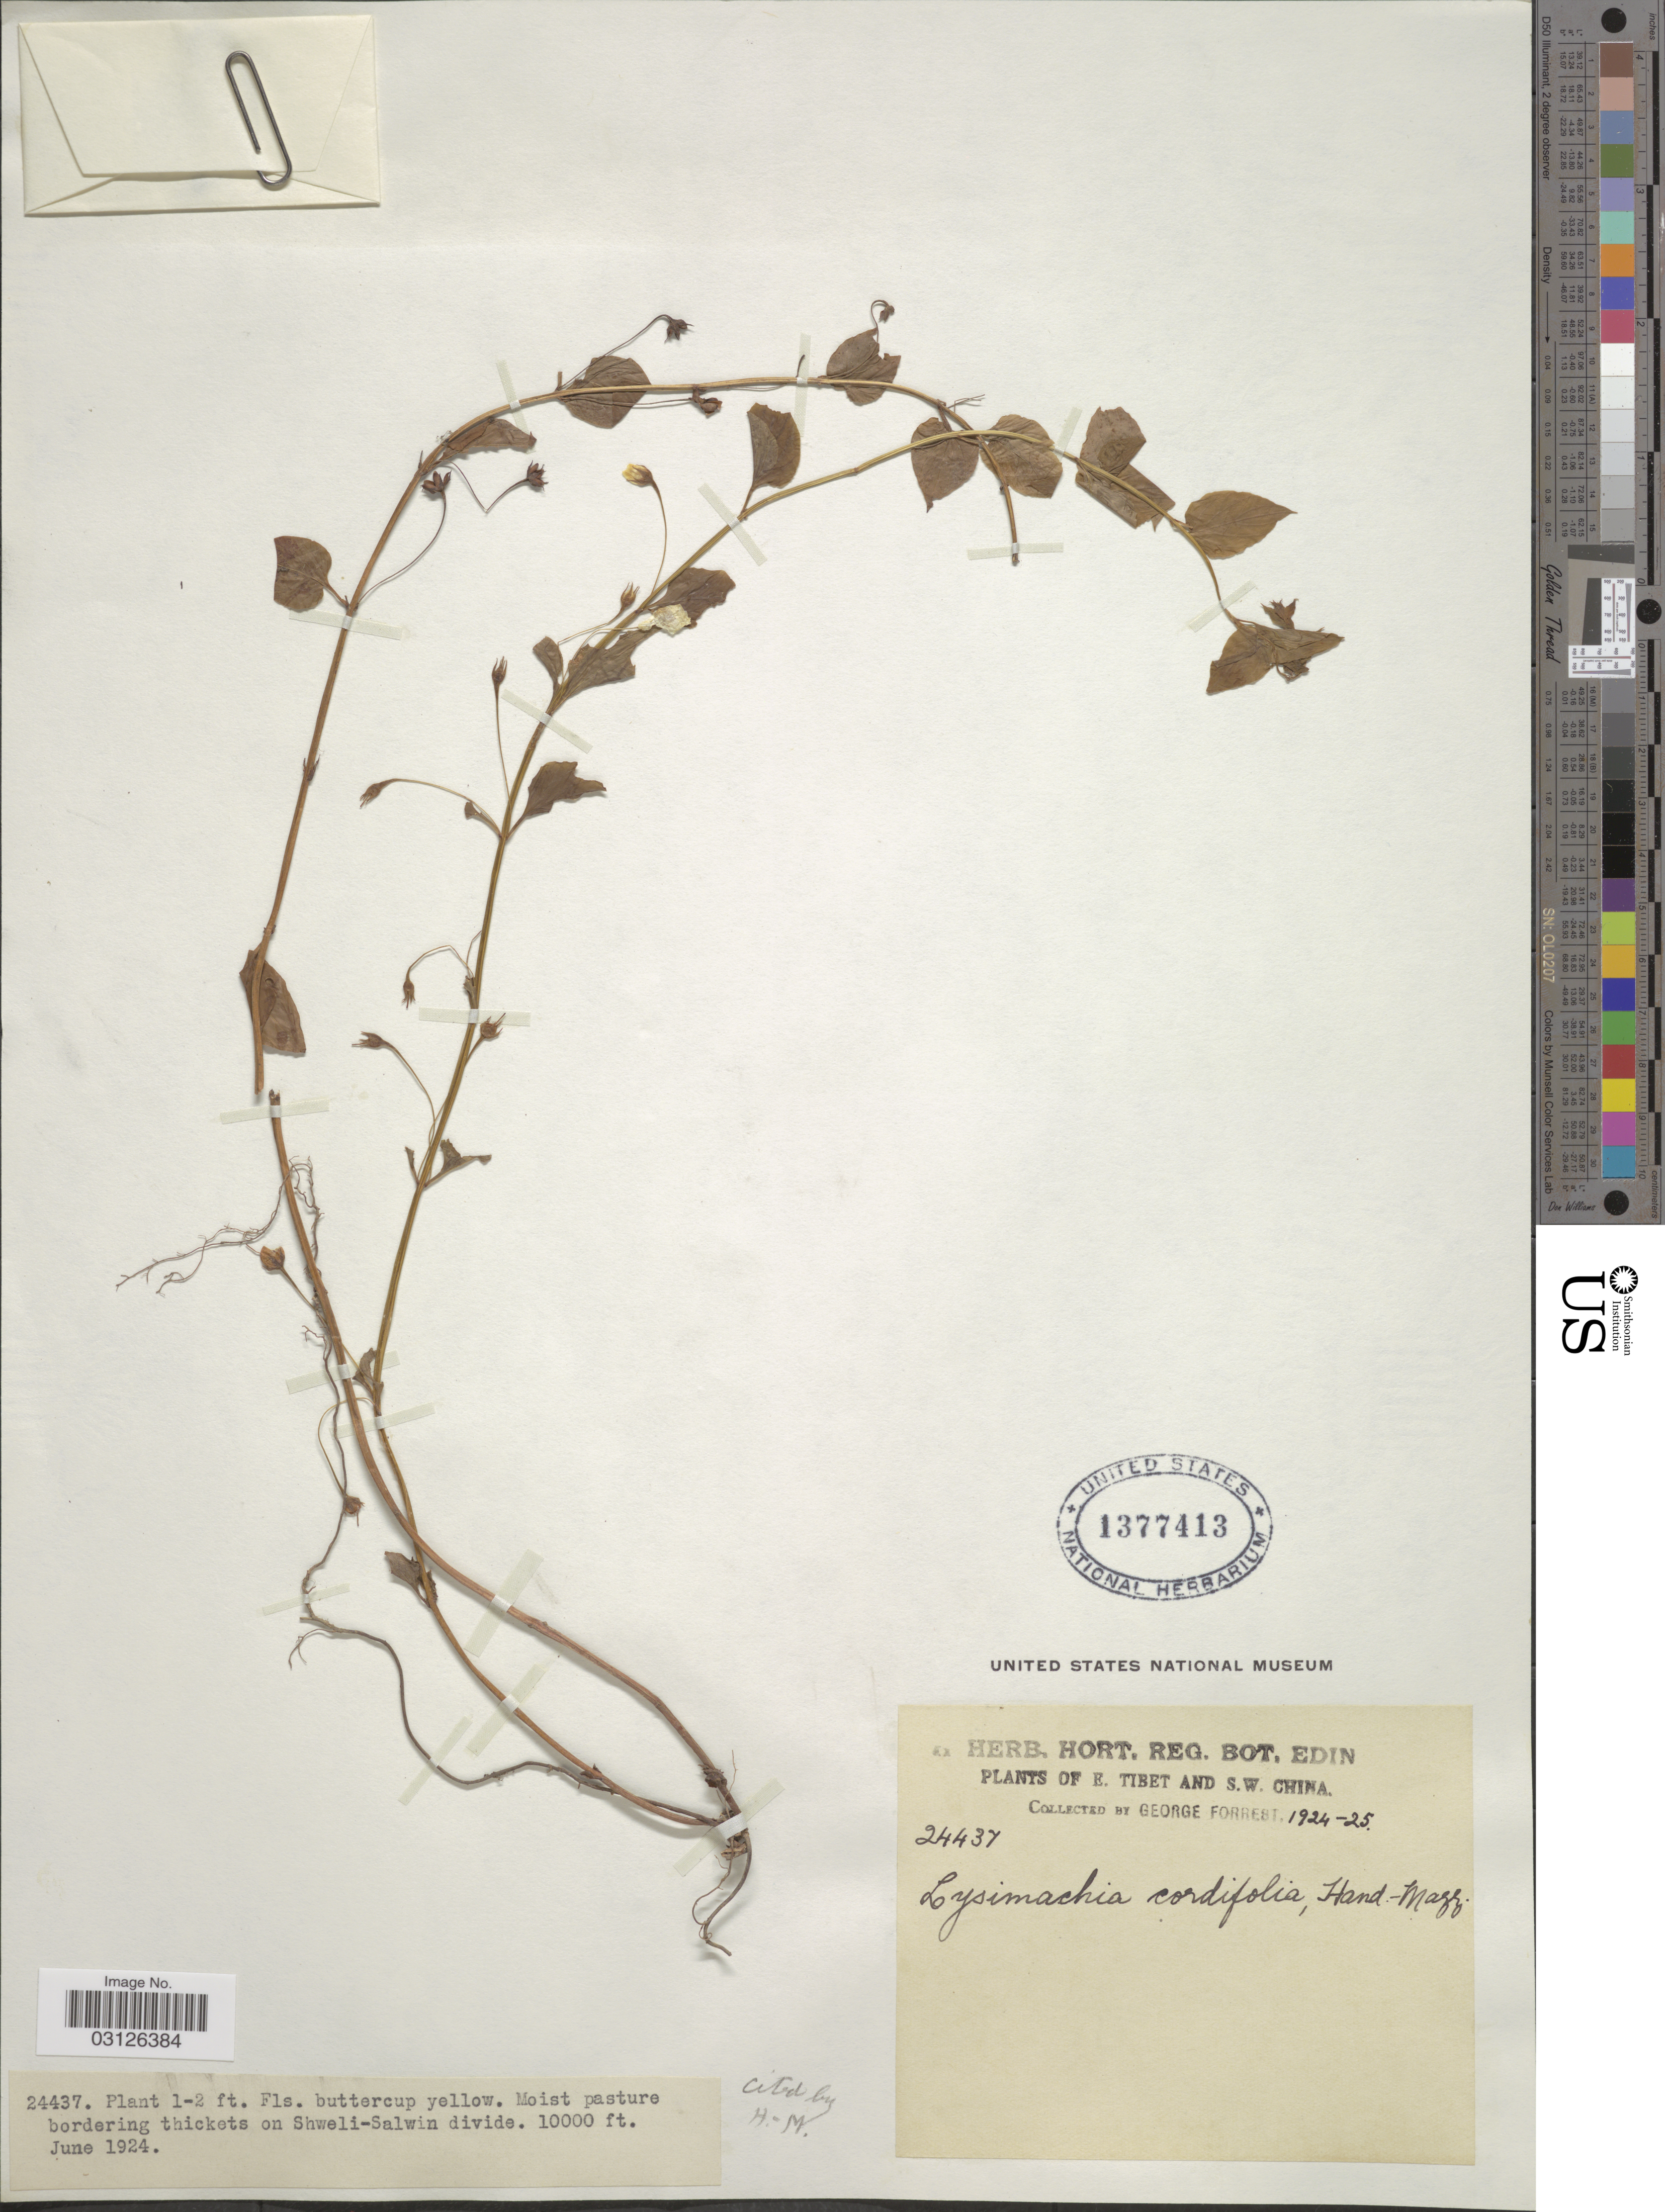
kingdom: Plantae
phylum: Tracheophyta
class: Magnoliopsida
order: Ericales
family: Primulaceae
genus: Lysimachia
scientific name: Lysimachia cordifolia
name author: Hand.-Mazz.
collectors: G. Forrest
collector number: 24437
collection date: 1924-06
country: China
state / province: Xizang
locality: E. Tibet and S.W. China. Moist pasture bordering thickets on Shweli-Salwin divide.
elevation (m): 3048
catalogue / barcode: US 1377413